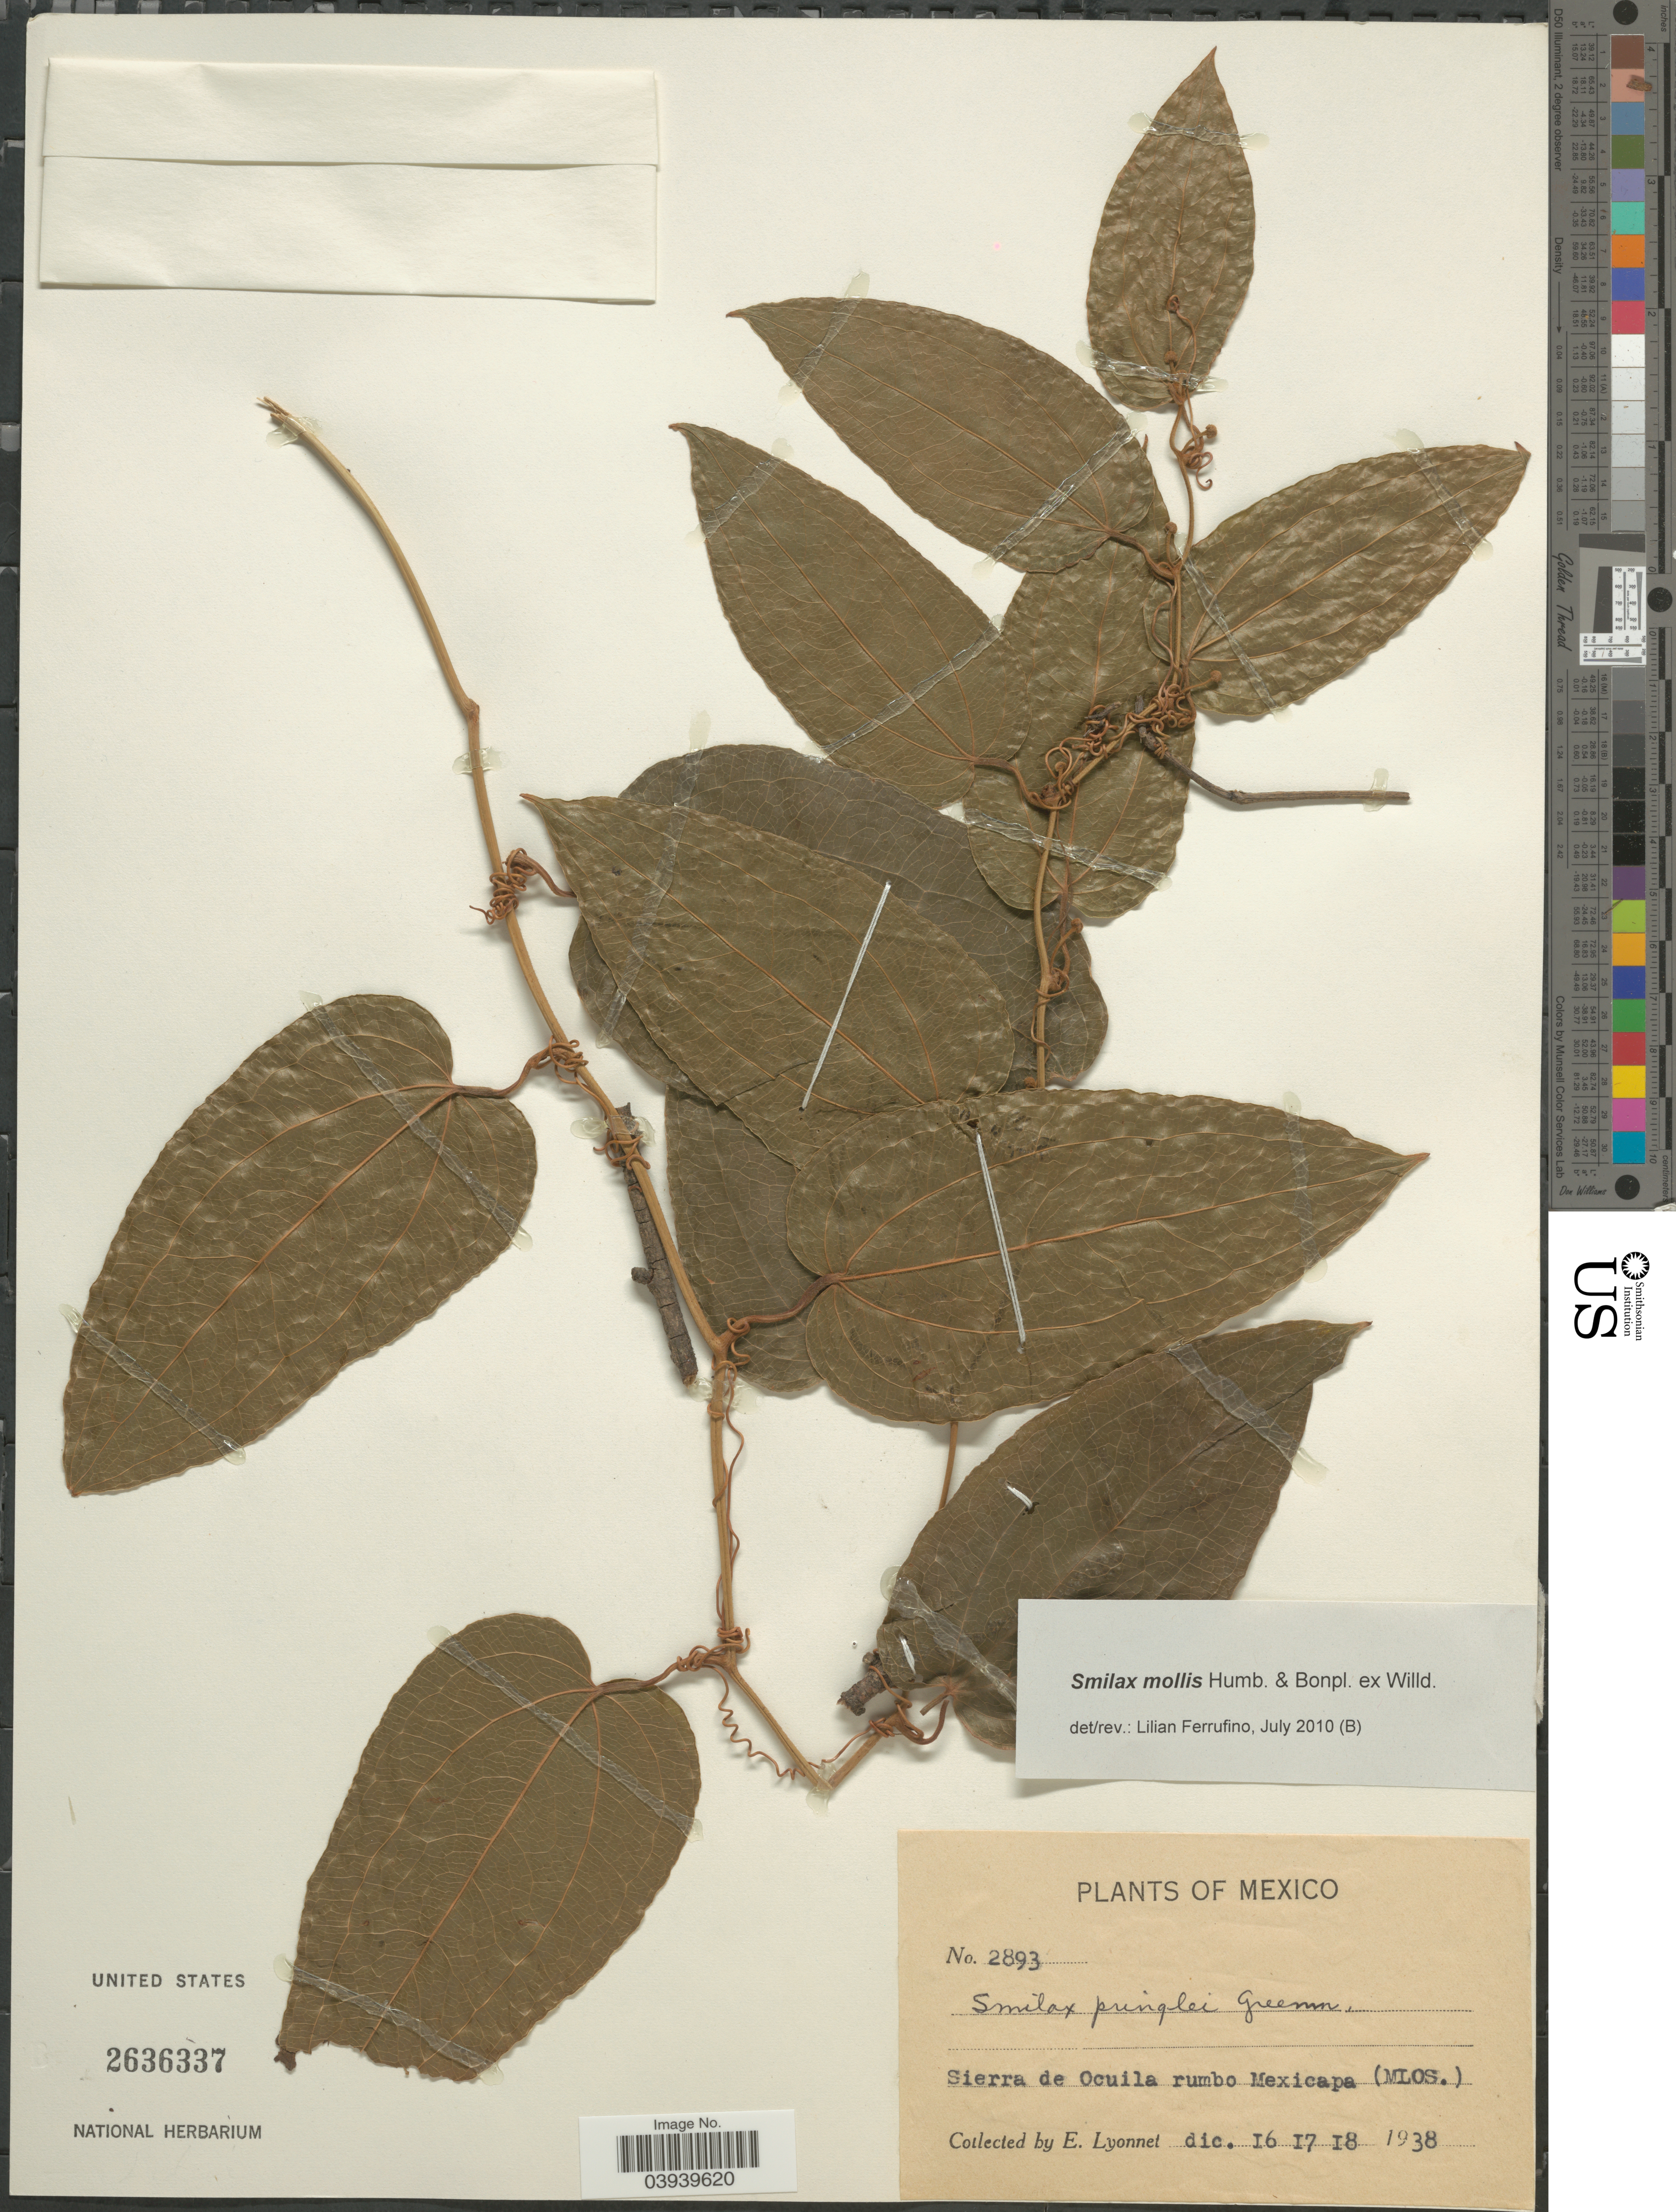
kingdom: Plantae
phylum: Tracheophyta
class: Liliopsida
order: Liliales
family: Smilacaceae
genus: Smilax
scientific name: Smilax mollis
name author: Humb. & Bonpl. ex Willd.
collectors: E. Lyonnet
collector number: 2893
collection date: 1938-12-16/1938-12-18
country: Mexico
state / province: Morelos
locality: Sierra de Ocuila rumbo Mexicapa.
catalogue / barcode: US 2636337